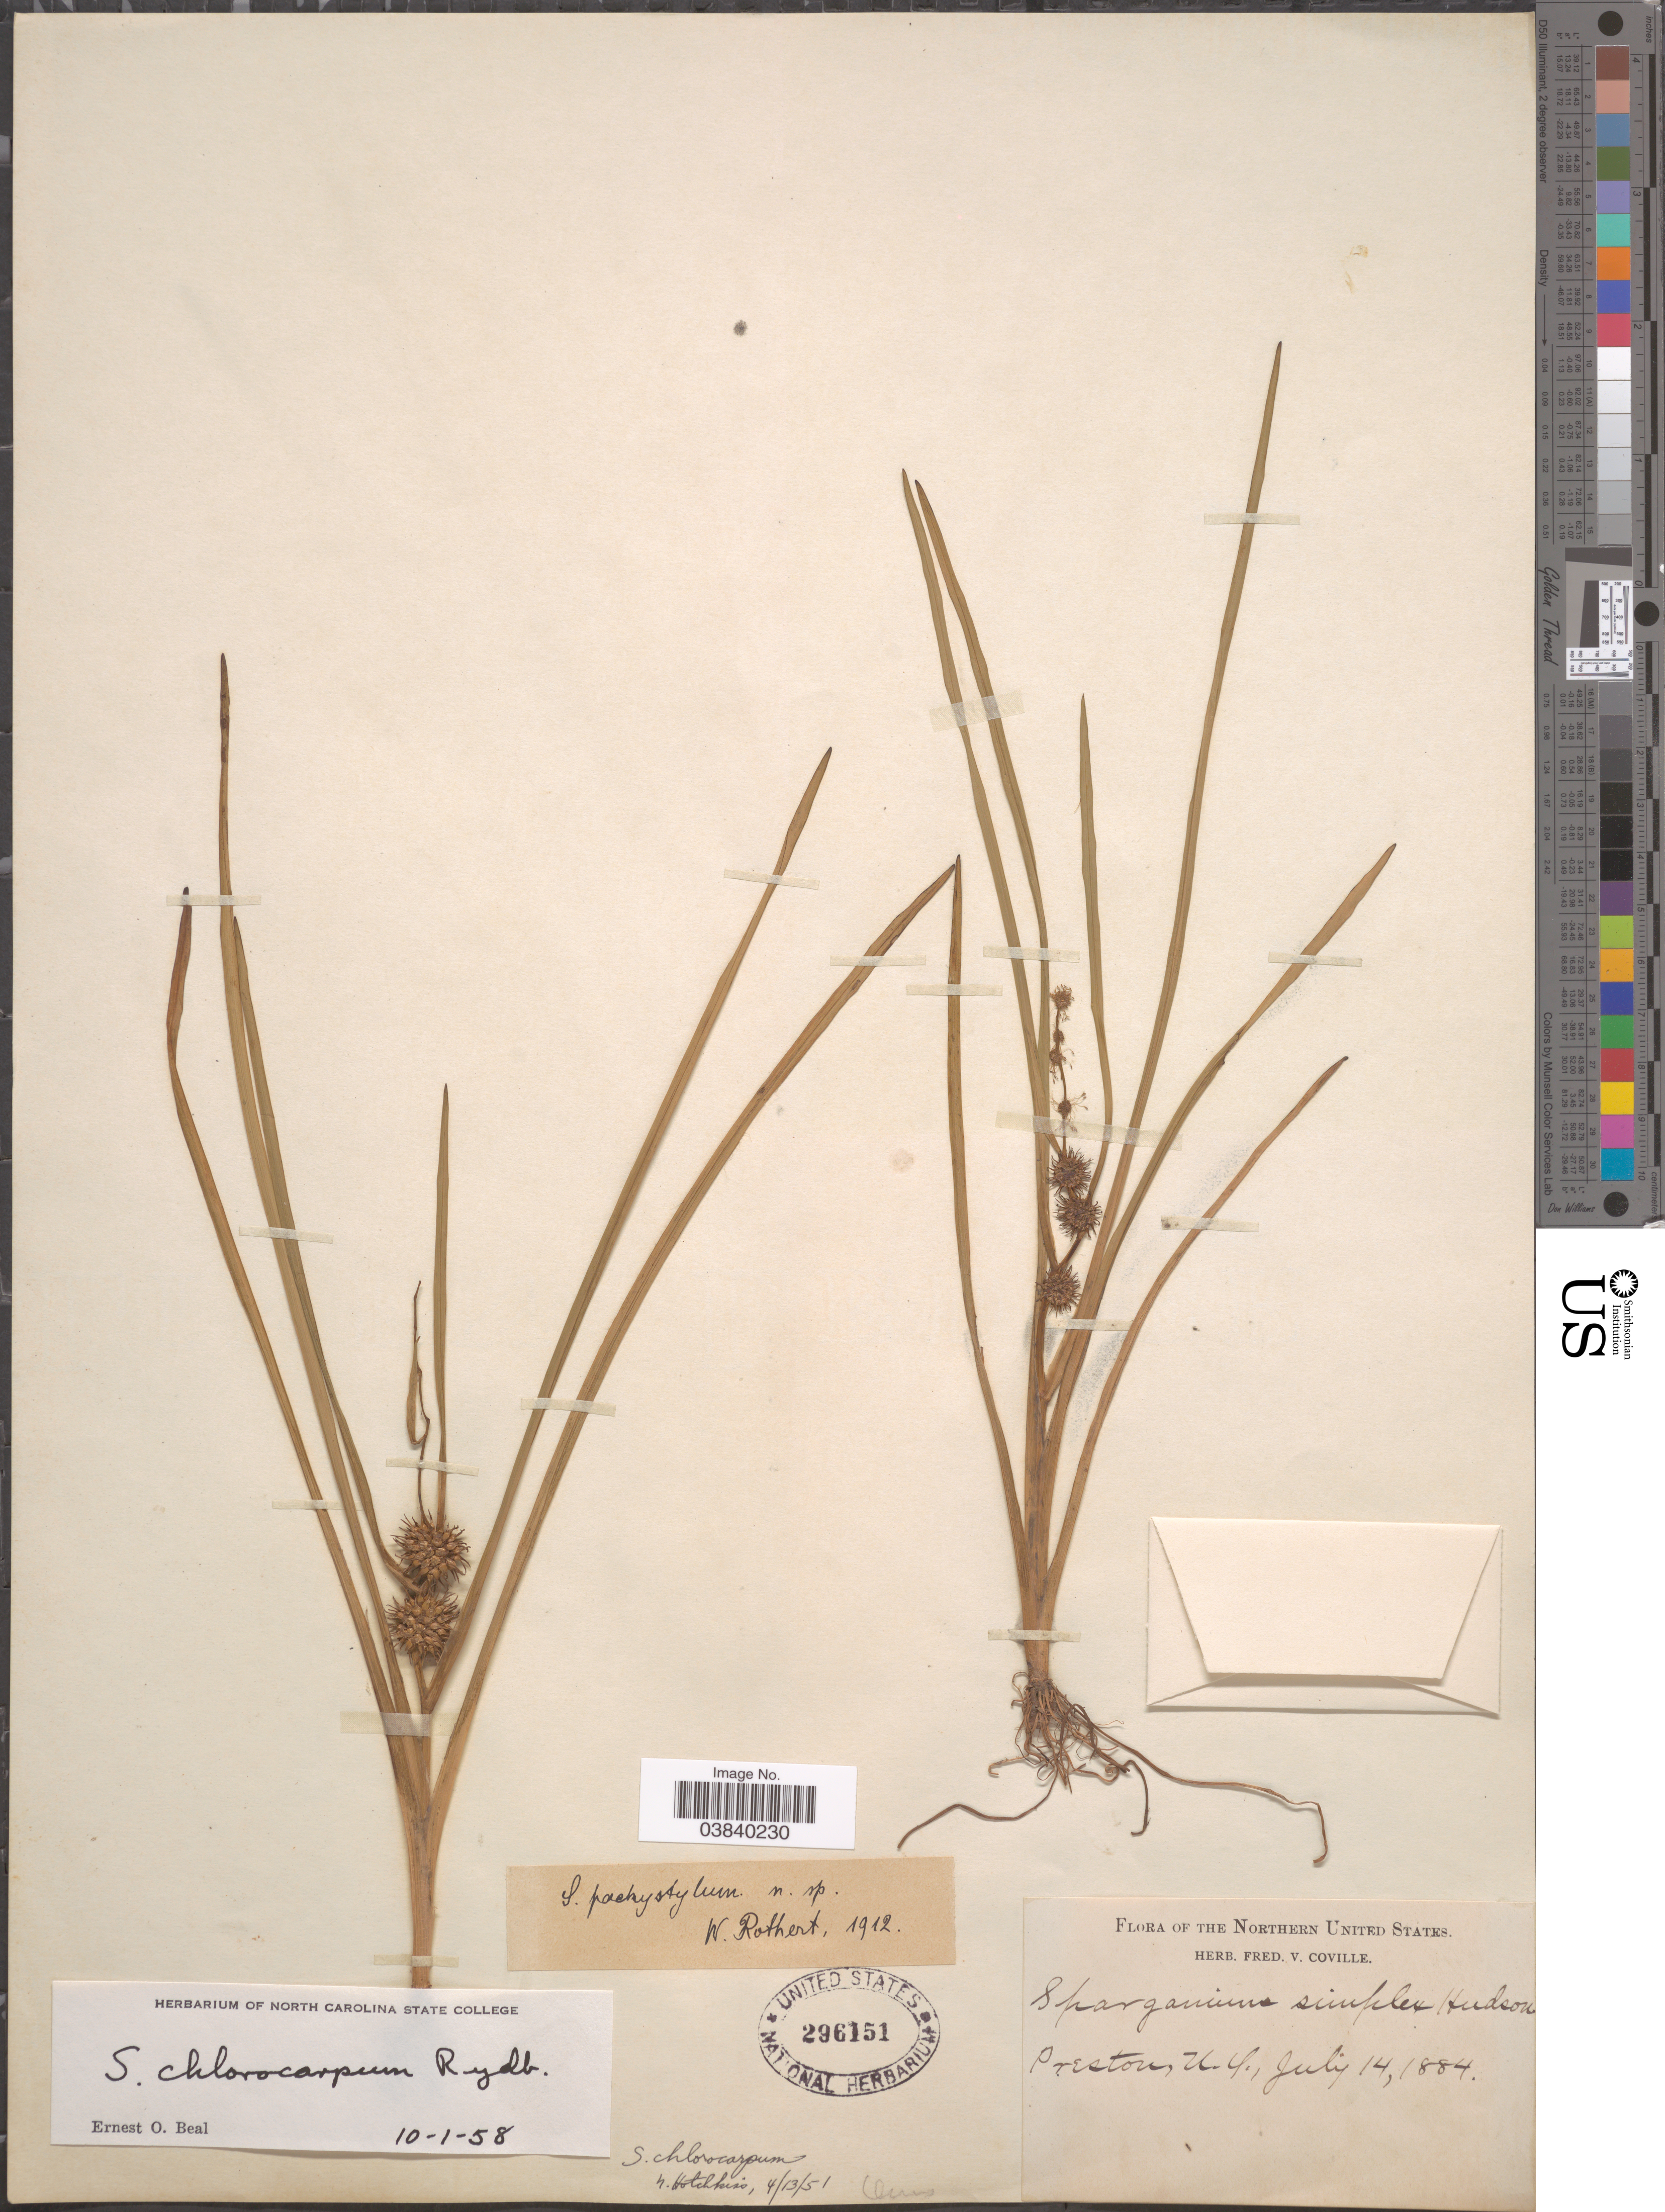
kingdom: Plantae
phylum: Tracheophyta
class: Liliopsida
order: Poales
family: Typhaceae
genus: Sparganium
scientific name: Sparganium chlorocarpum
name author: Rydb.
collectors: ex herb. Fred. V. Coville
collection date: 1884-07-14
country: United States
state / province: New York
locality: The Northern United States. Preston.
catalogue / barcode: US 296151